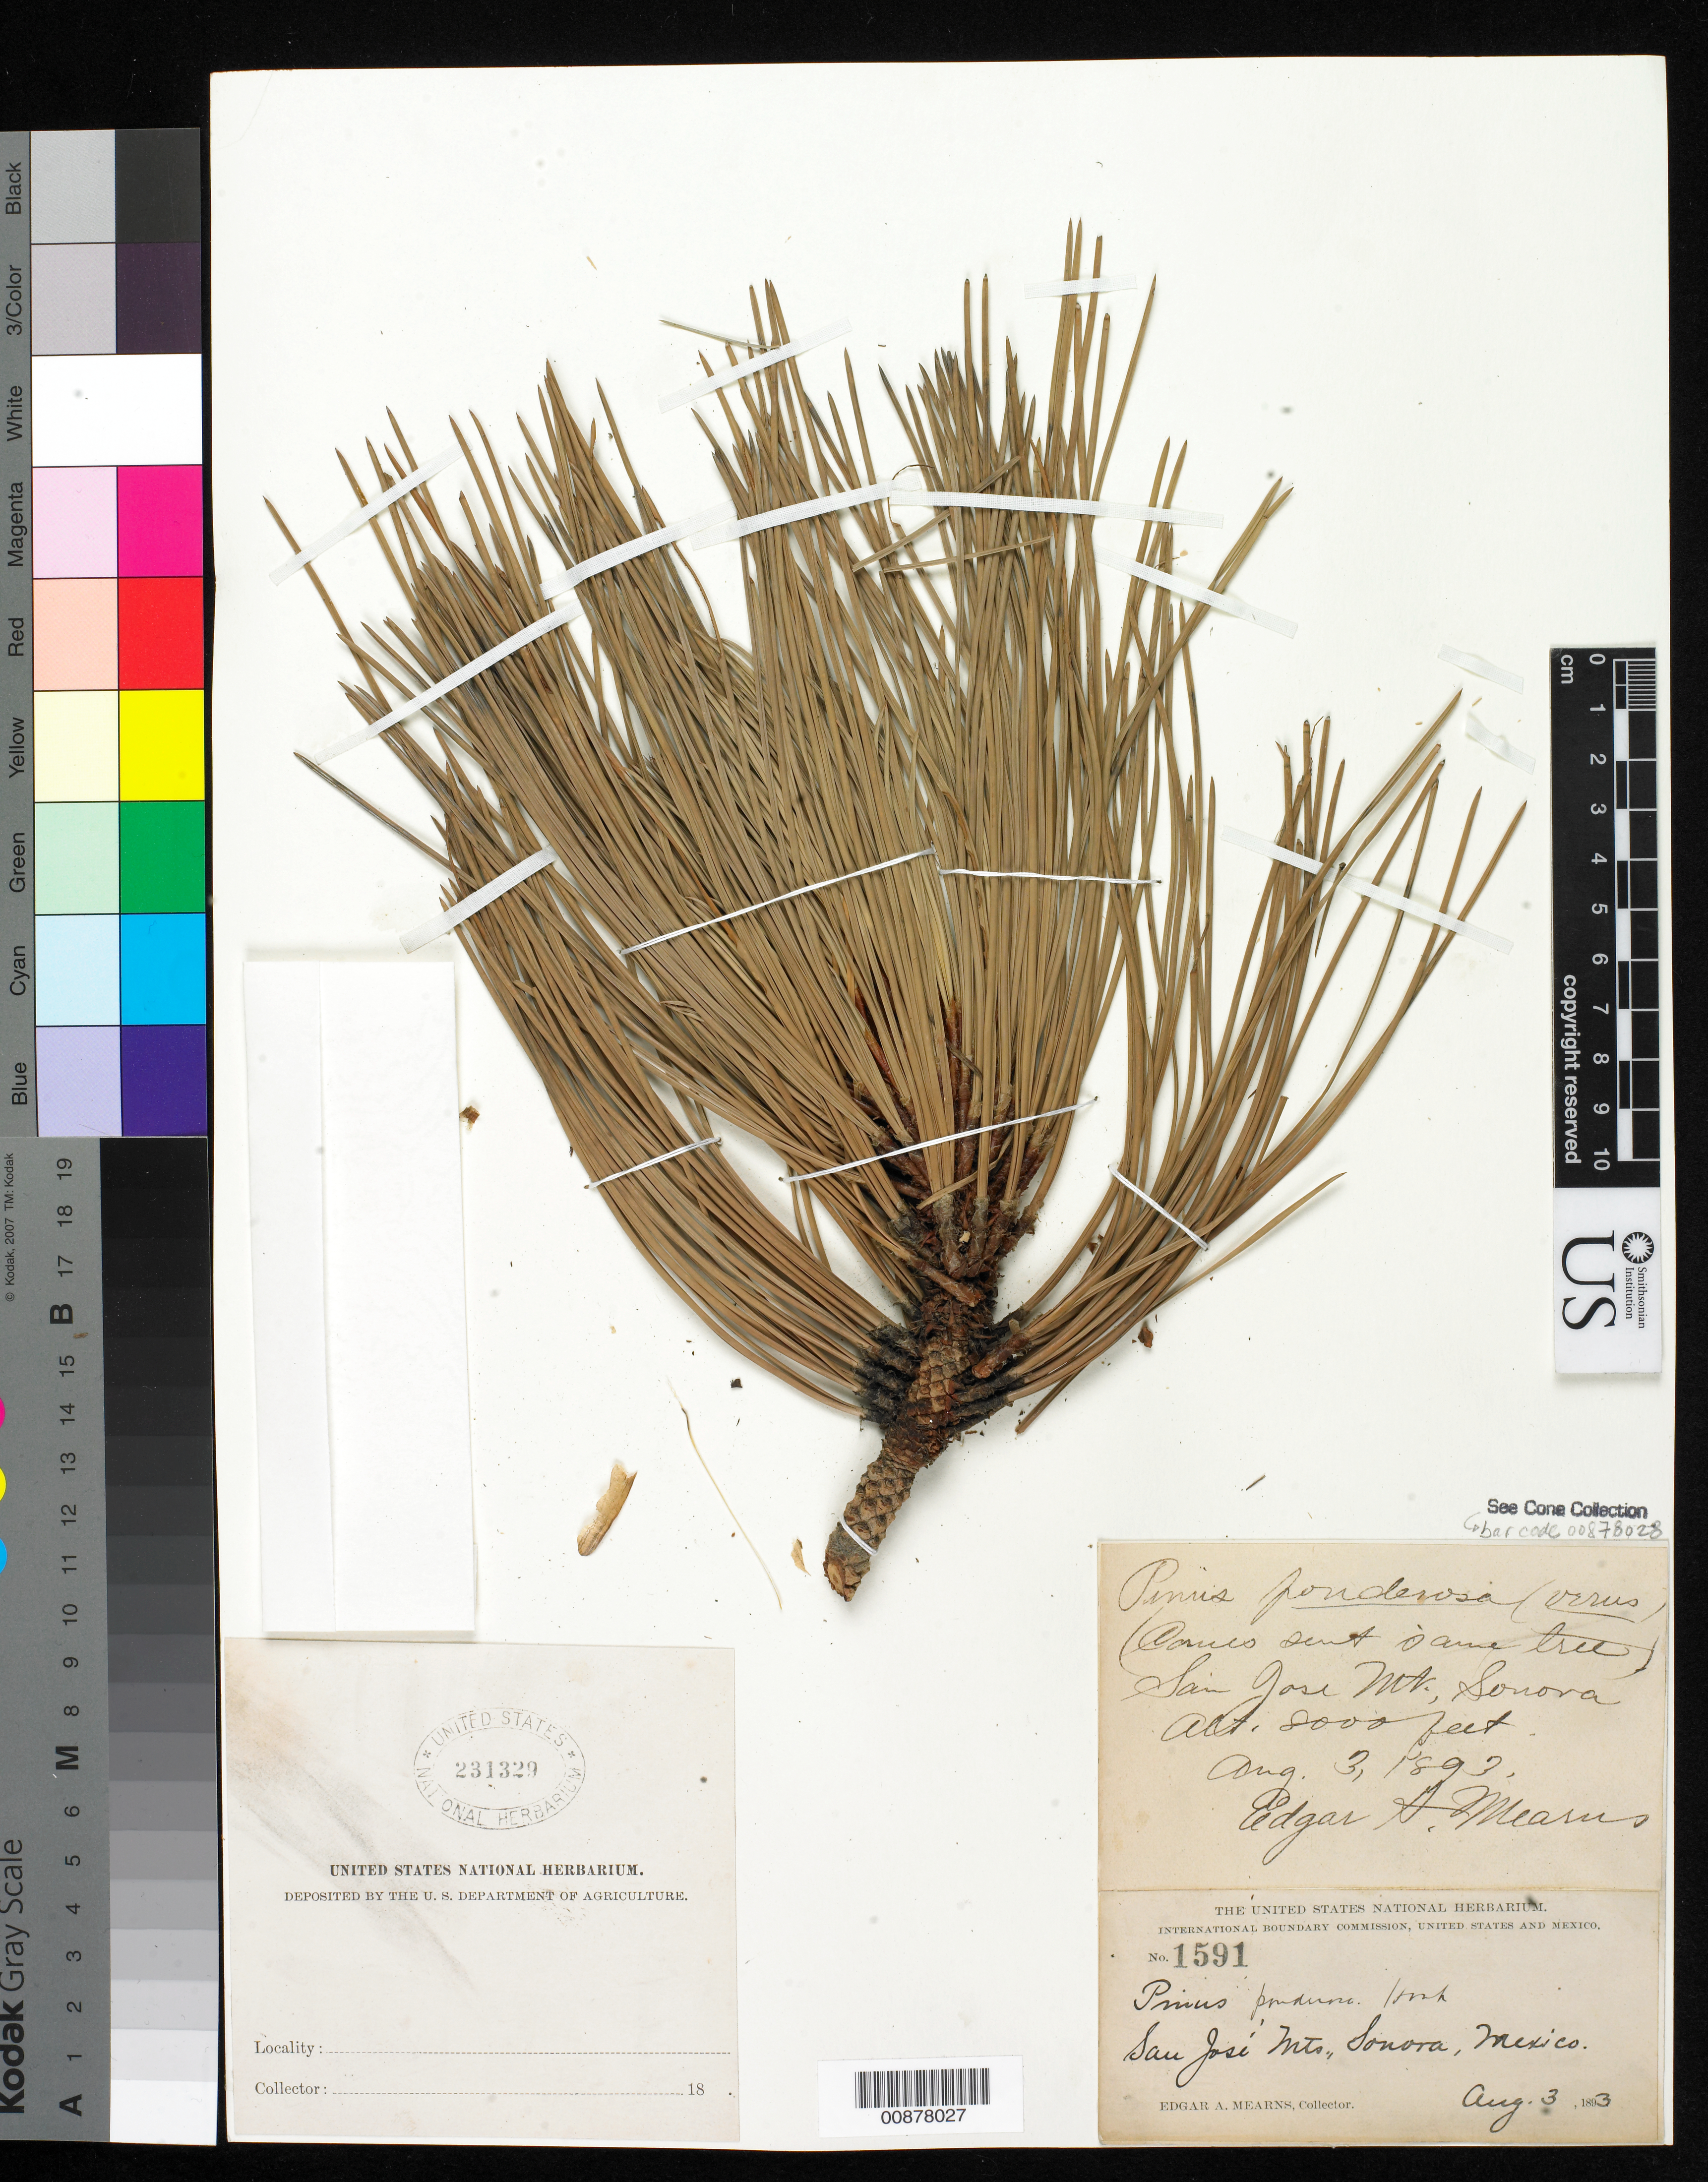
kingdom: Plantae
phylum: Tracheophyta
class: Pinopsida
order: Pinales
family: Pinaceae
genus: Pinus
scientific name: Pinus ponderosa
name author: Douglas ex C. Lawson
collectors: E. A. Mearns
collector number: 1591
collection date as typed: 03 Aug 1893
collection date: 1893-08-03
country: Mexico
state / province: Sonora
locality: San José Mts., Sonora.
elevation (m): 2438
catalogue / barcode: US 231329